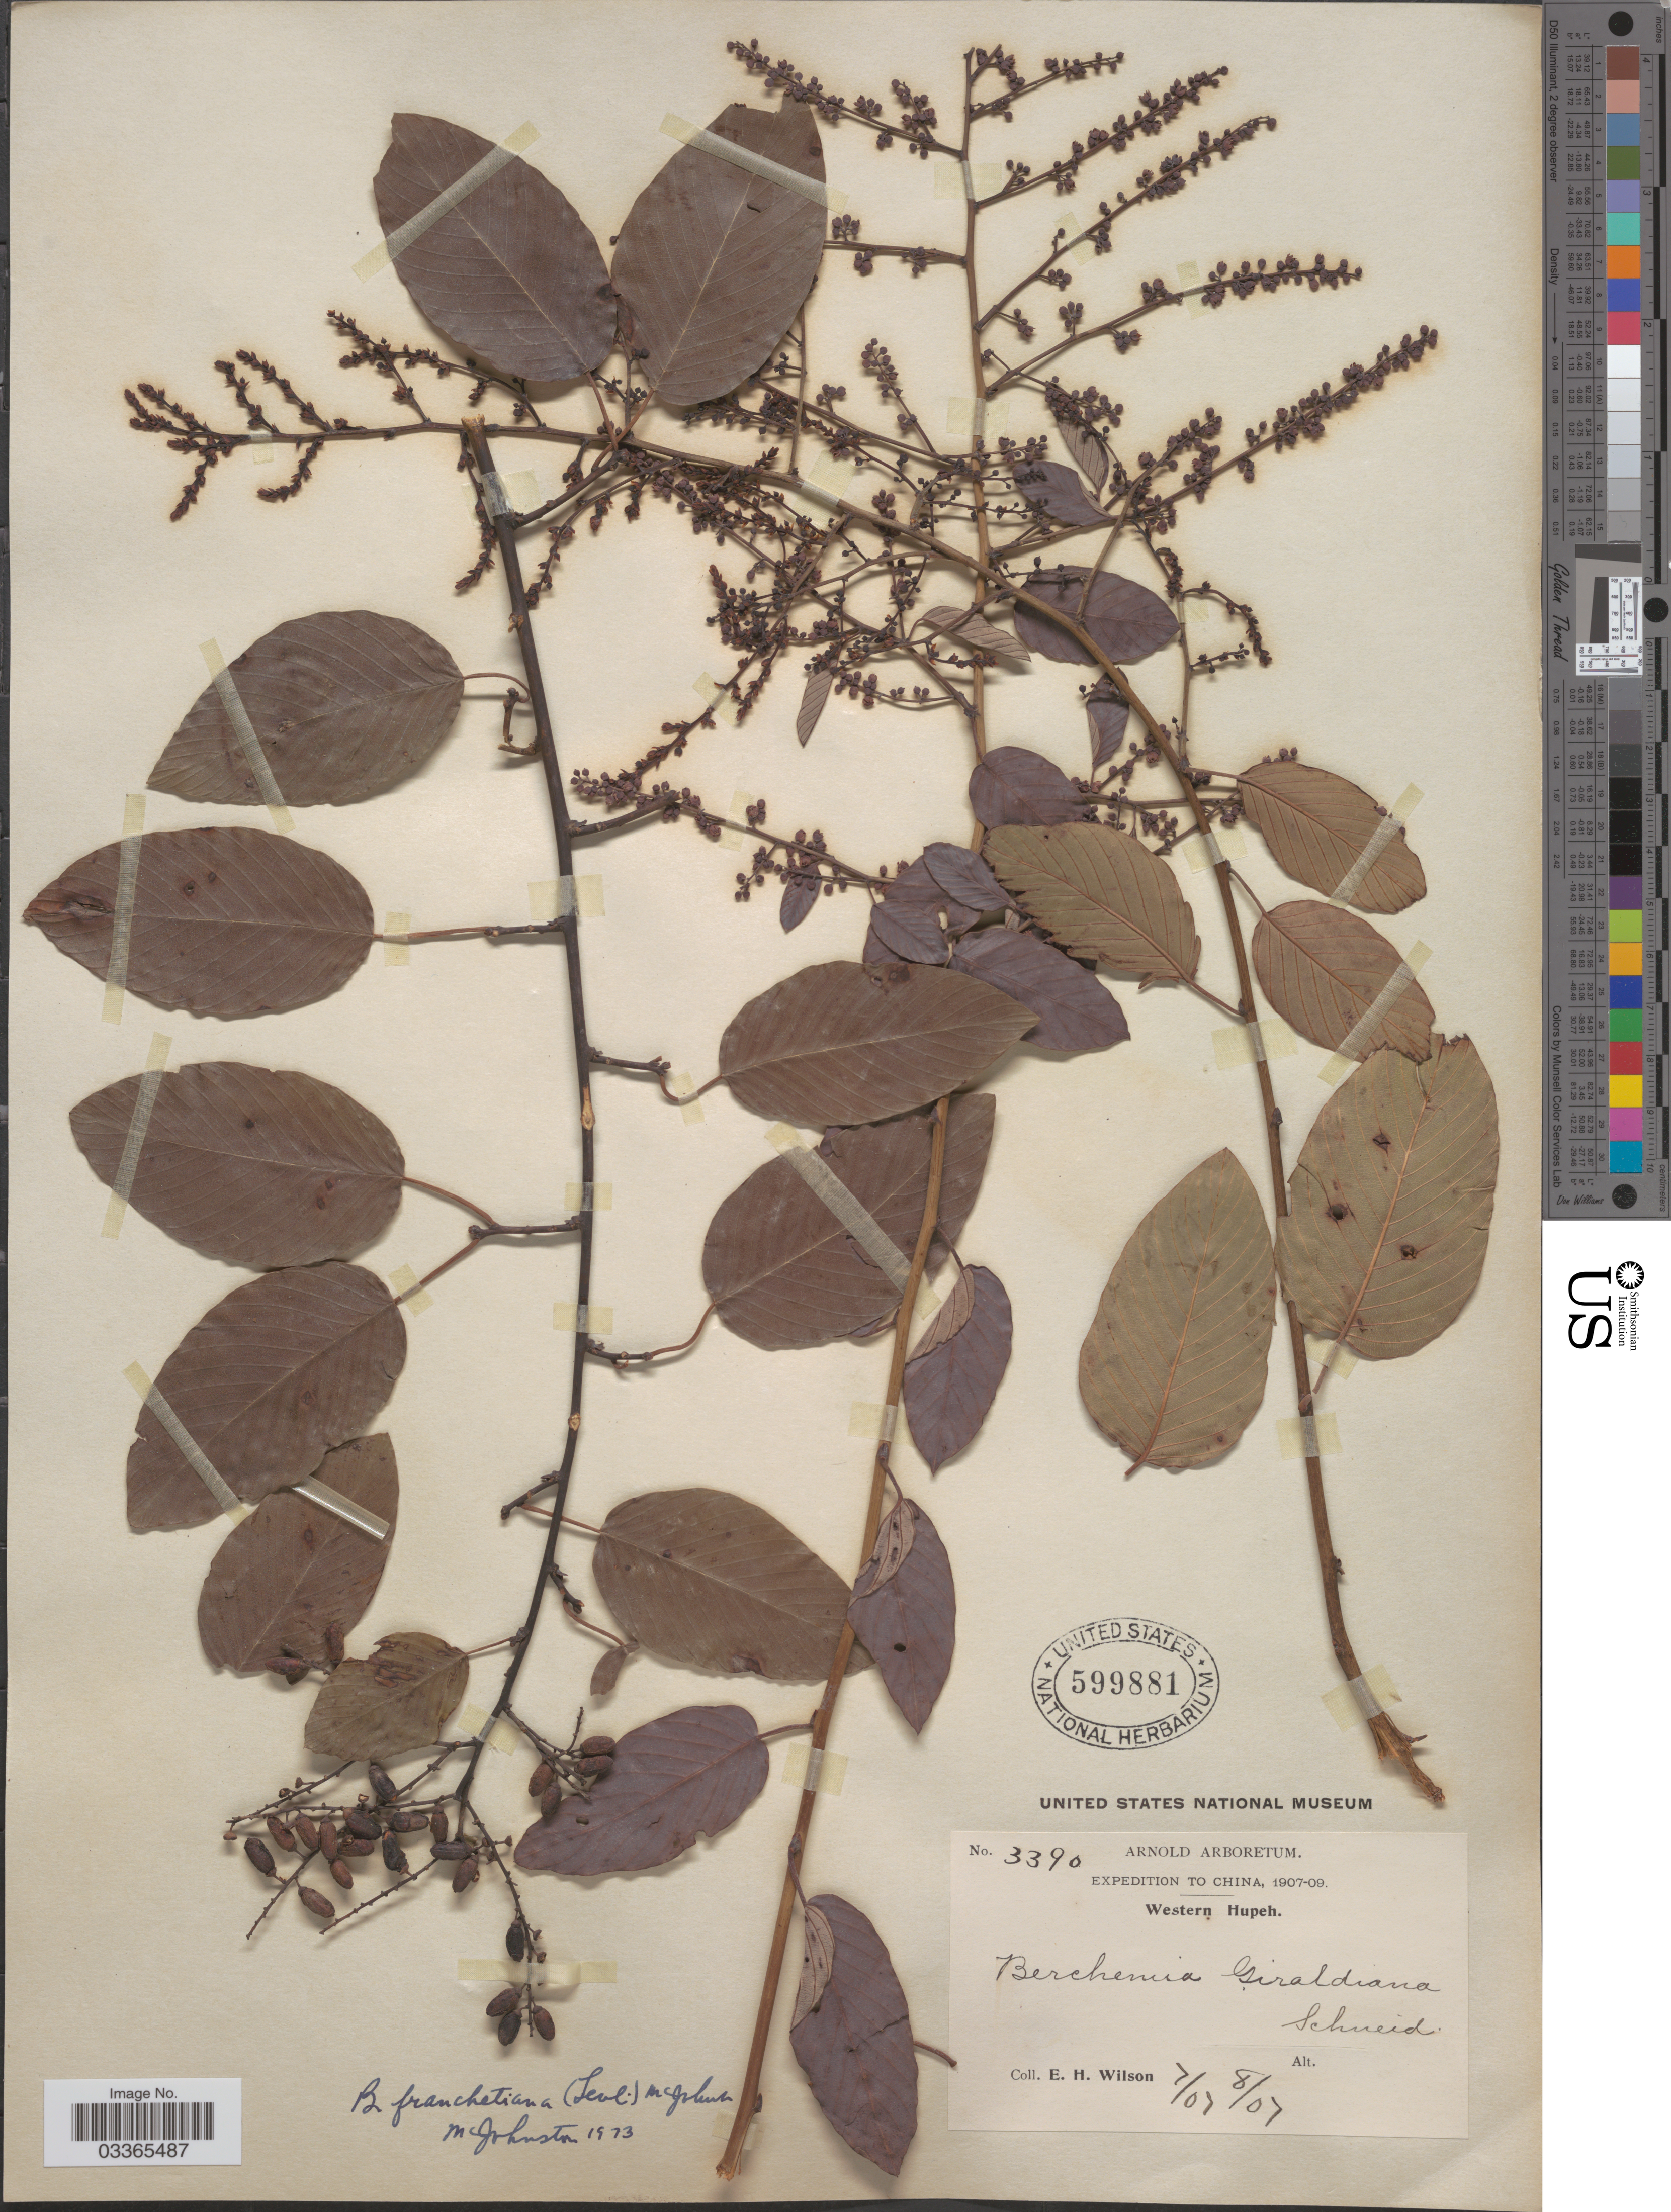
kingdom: Plantae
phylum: Tracheophyta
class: Magnoliopsida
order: Rosales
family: Rhamnaceae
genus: Berchemia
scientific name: Berchemia franchetiana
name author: (H. Lév.) H.H. Pham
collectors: E. Wilson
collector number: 3390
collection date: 1907-07/1907-08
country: China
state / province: Hubei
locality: Western Hupeh.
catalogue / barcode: US 599881